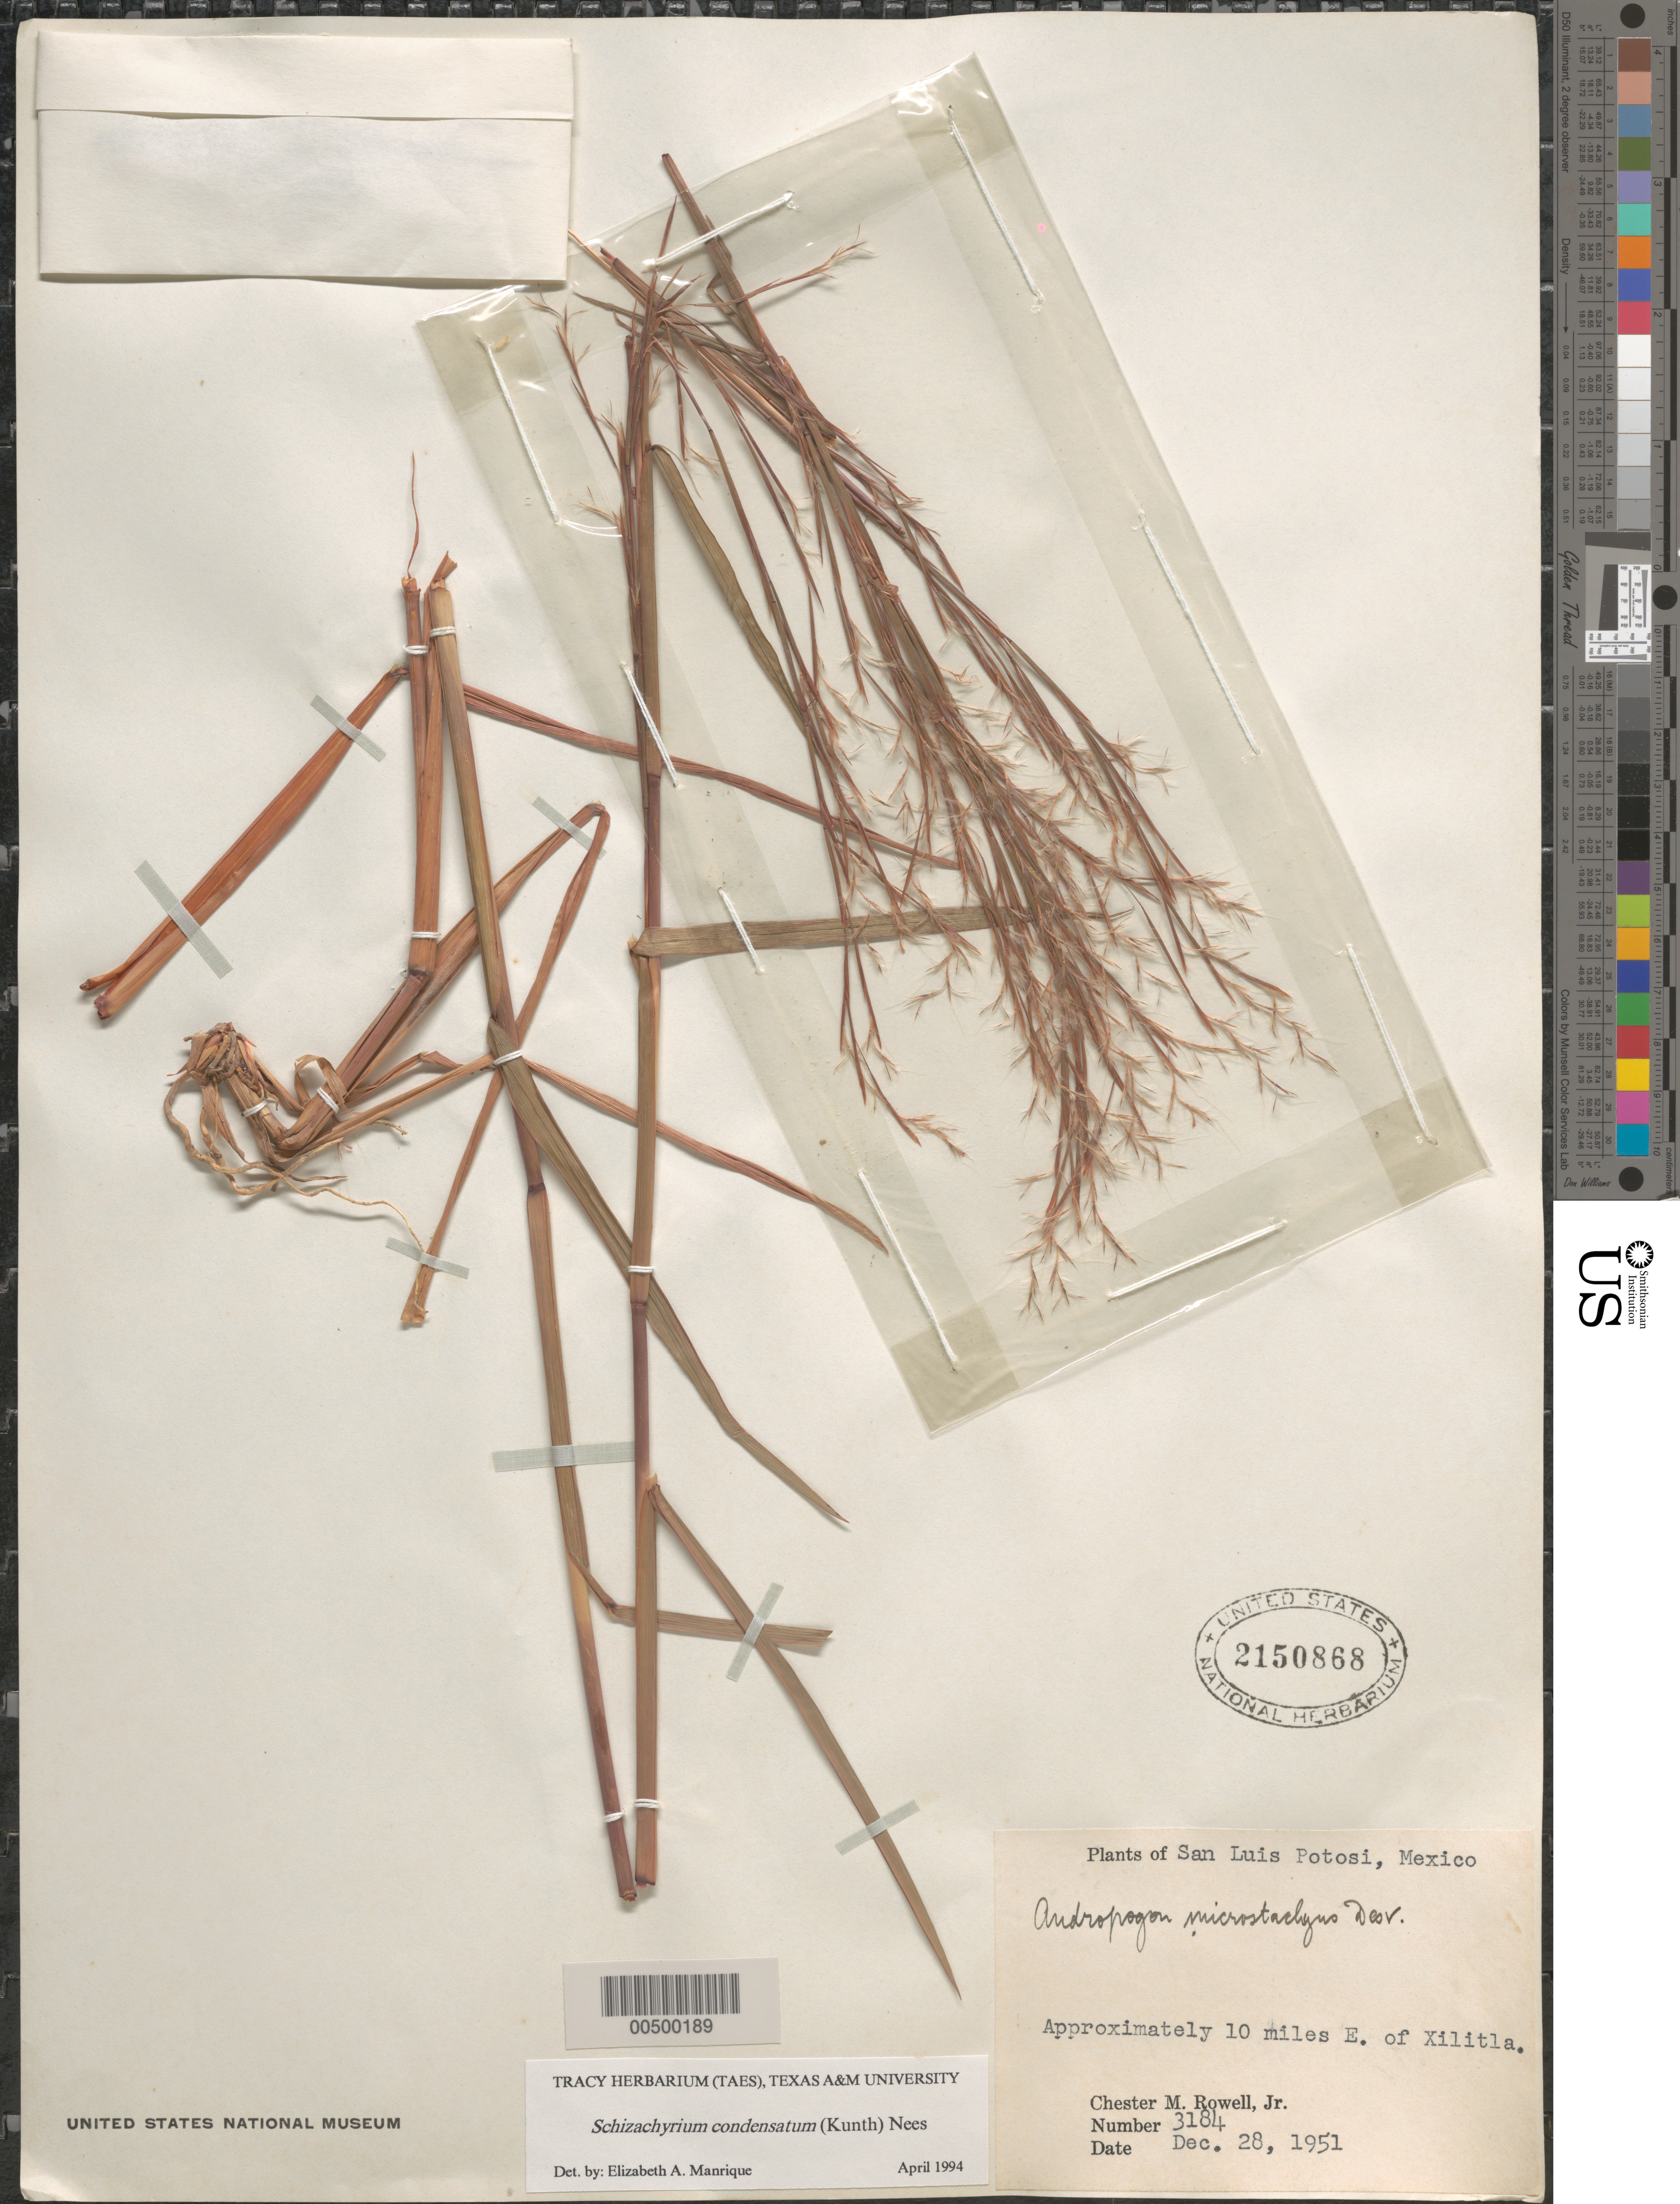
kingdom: Plantae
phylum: Tracheophyta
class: Liliopsida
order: Poales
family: Poaceae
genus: Schizachyrium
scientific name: Schizachyrium condensatum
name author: (Kunth) Nees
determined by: Manrique, E. A.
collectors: C. M. Rowell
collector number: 3184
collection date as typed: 28 Dec 1951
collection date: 1951-12-28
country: Mexico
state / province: San Luis Potosi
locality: About 10 mi E of Xilitla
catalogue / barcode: US 2150868